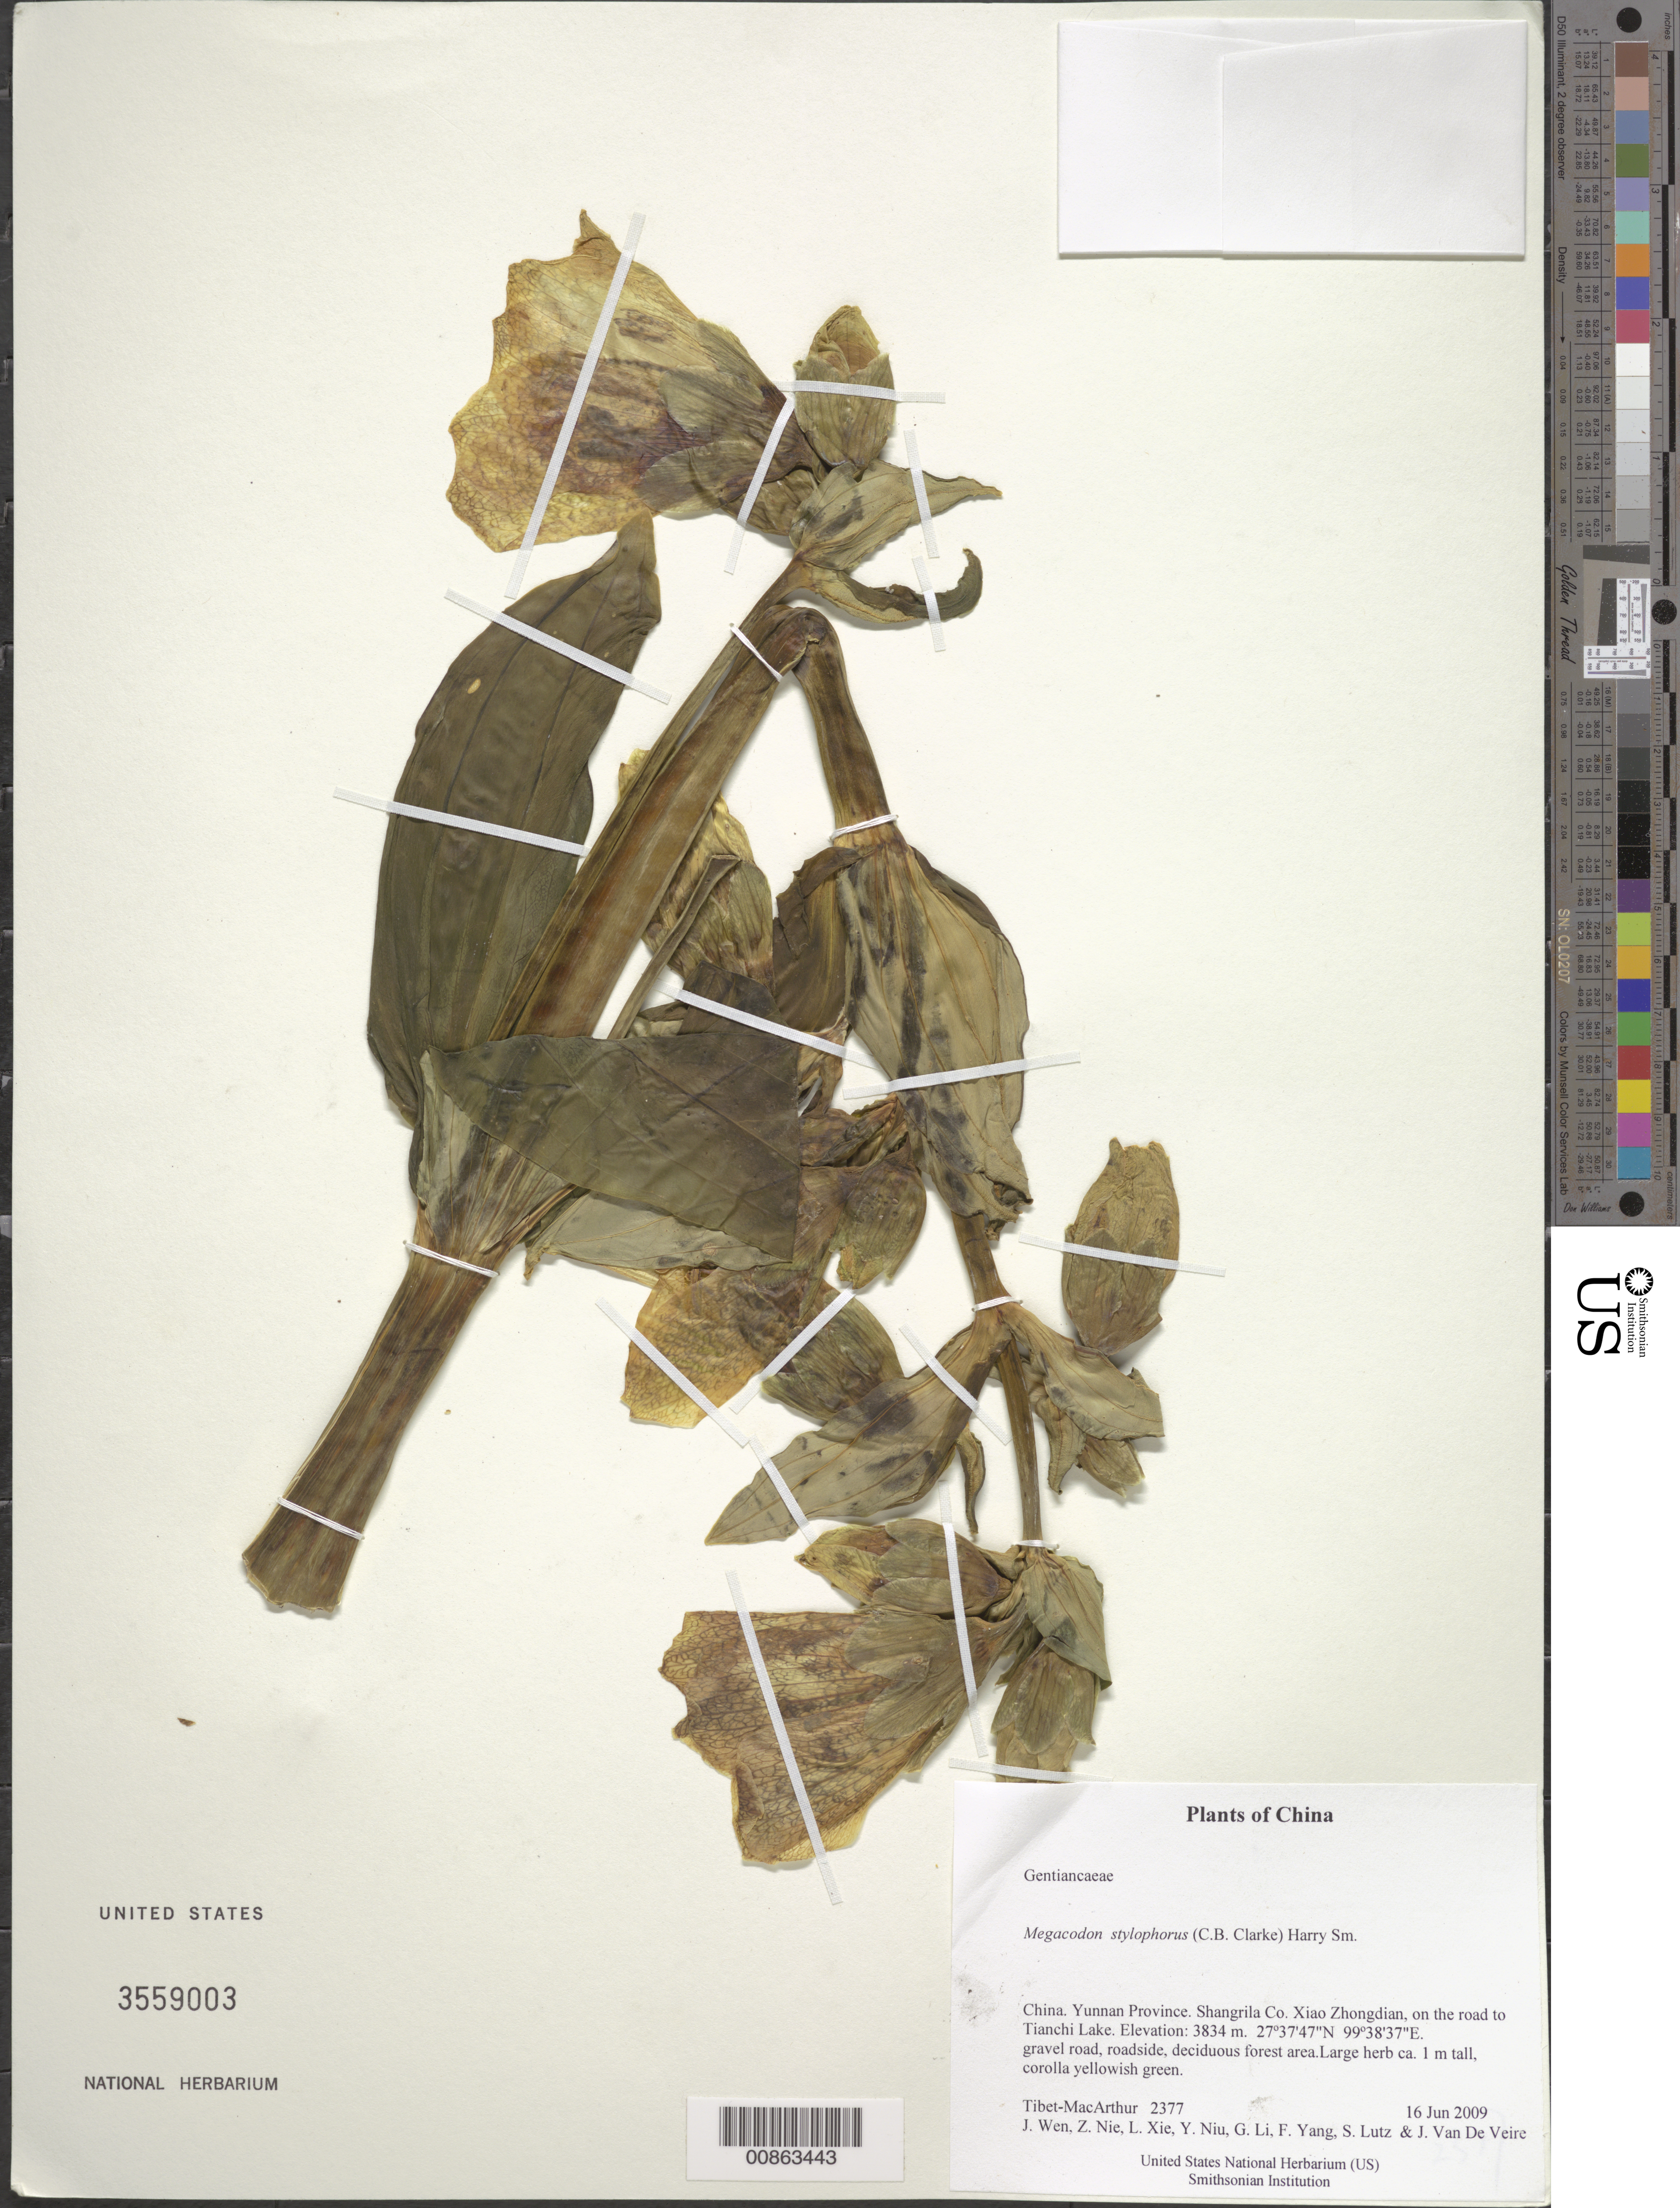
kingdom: Plantae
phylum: Tracheophyta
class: Magnoliopsida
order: Gentianales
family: Gentianaceae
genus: Megacodon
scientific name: Megacodon stylophorus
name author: (C.B. Clarke) Harry Sm.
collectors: Tibet-MacArthur, J. Wen, Z. Nie, L. Xie, Y. Niu, G. Li, F. Yang, S. Lutz & J. Van De Veire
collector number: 2377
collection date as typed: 16 Jun 2009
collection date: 2009-06-16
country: China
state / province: Yunnan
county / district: Shangrila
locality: Xiao Zhongdian, on the road to Tianchi Lake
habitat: gravel road, roadside, deciduous forest area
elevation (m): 3834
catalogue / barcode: US 3559003